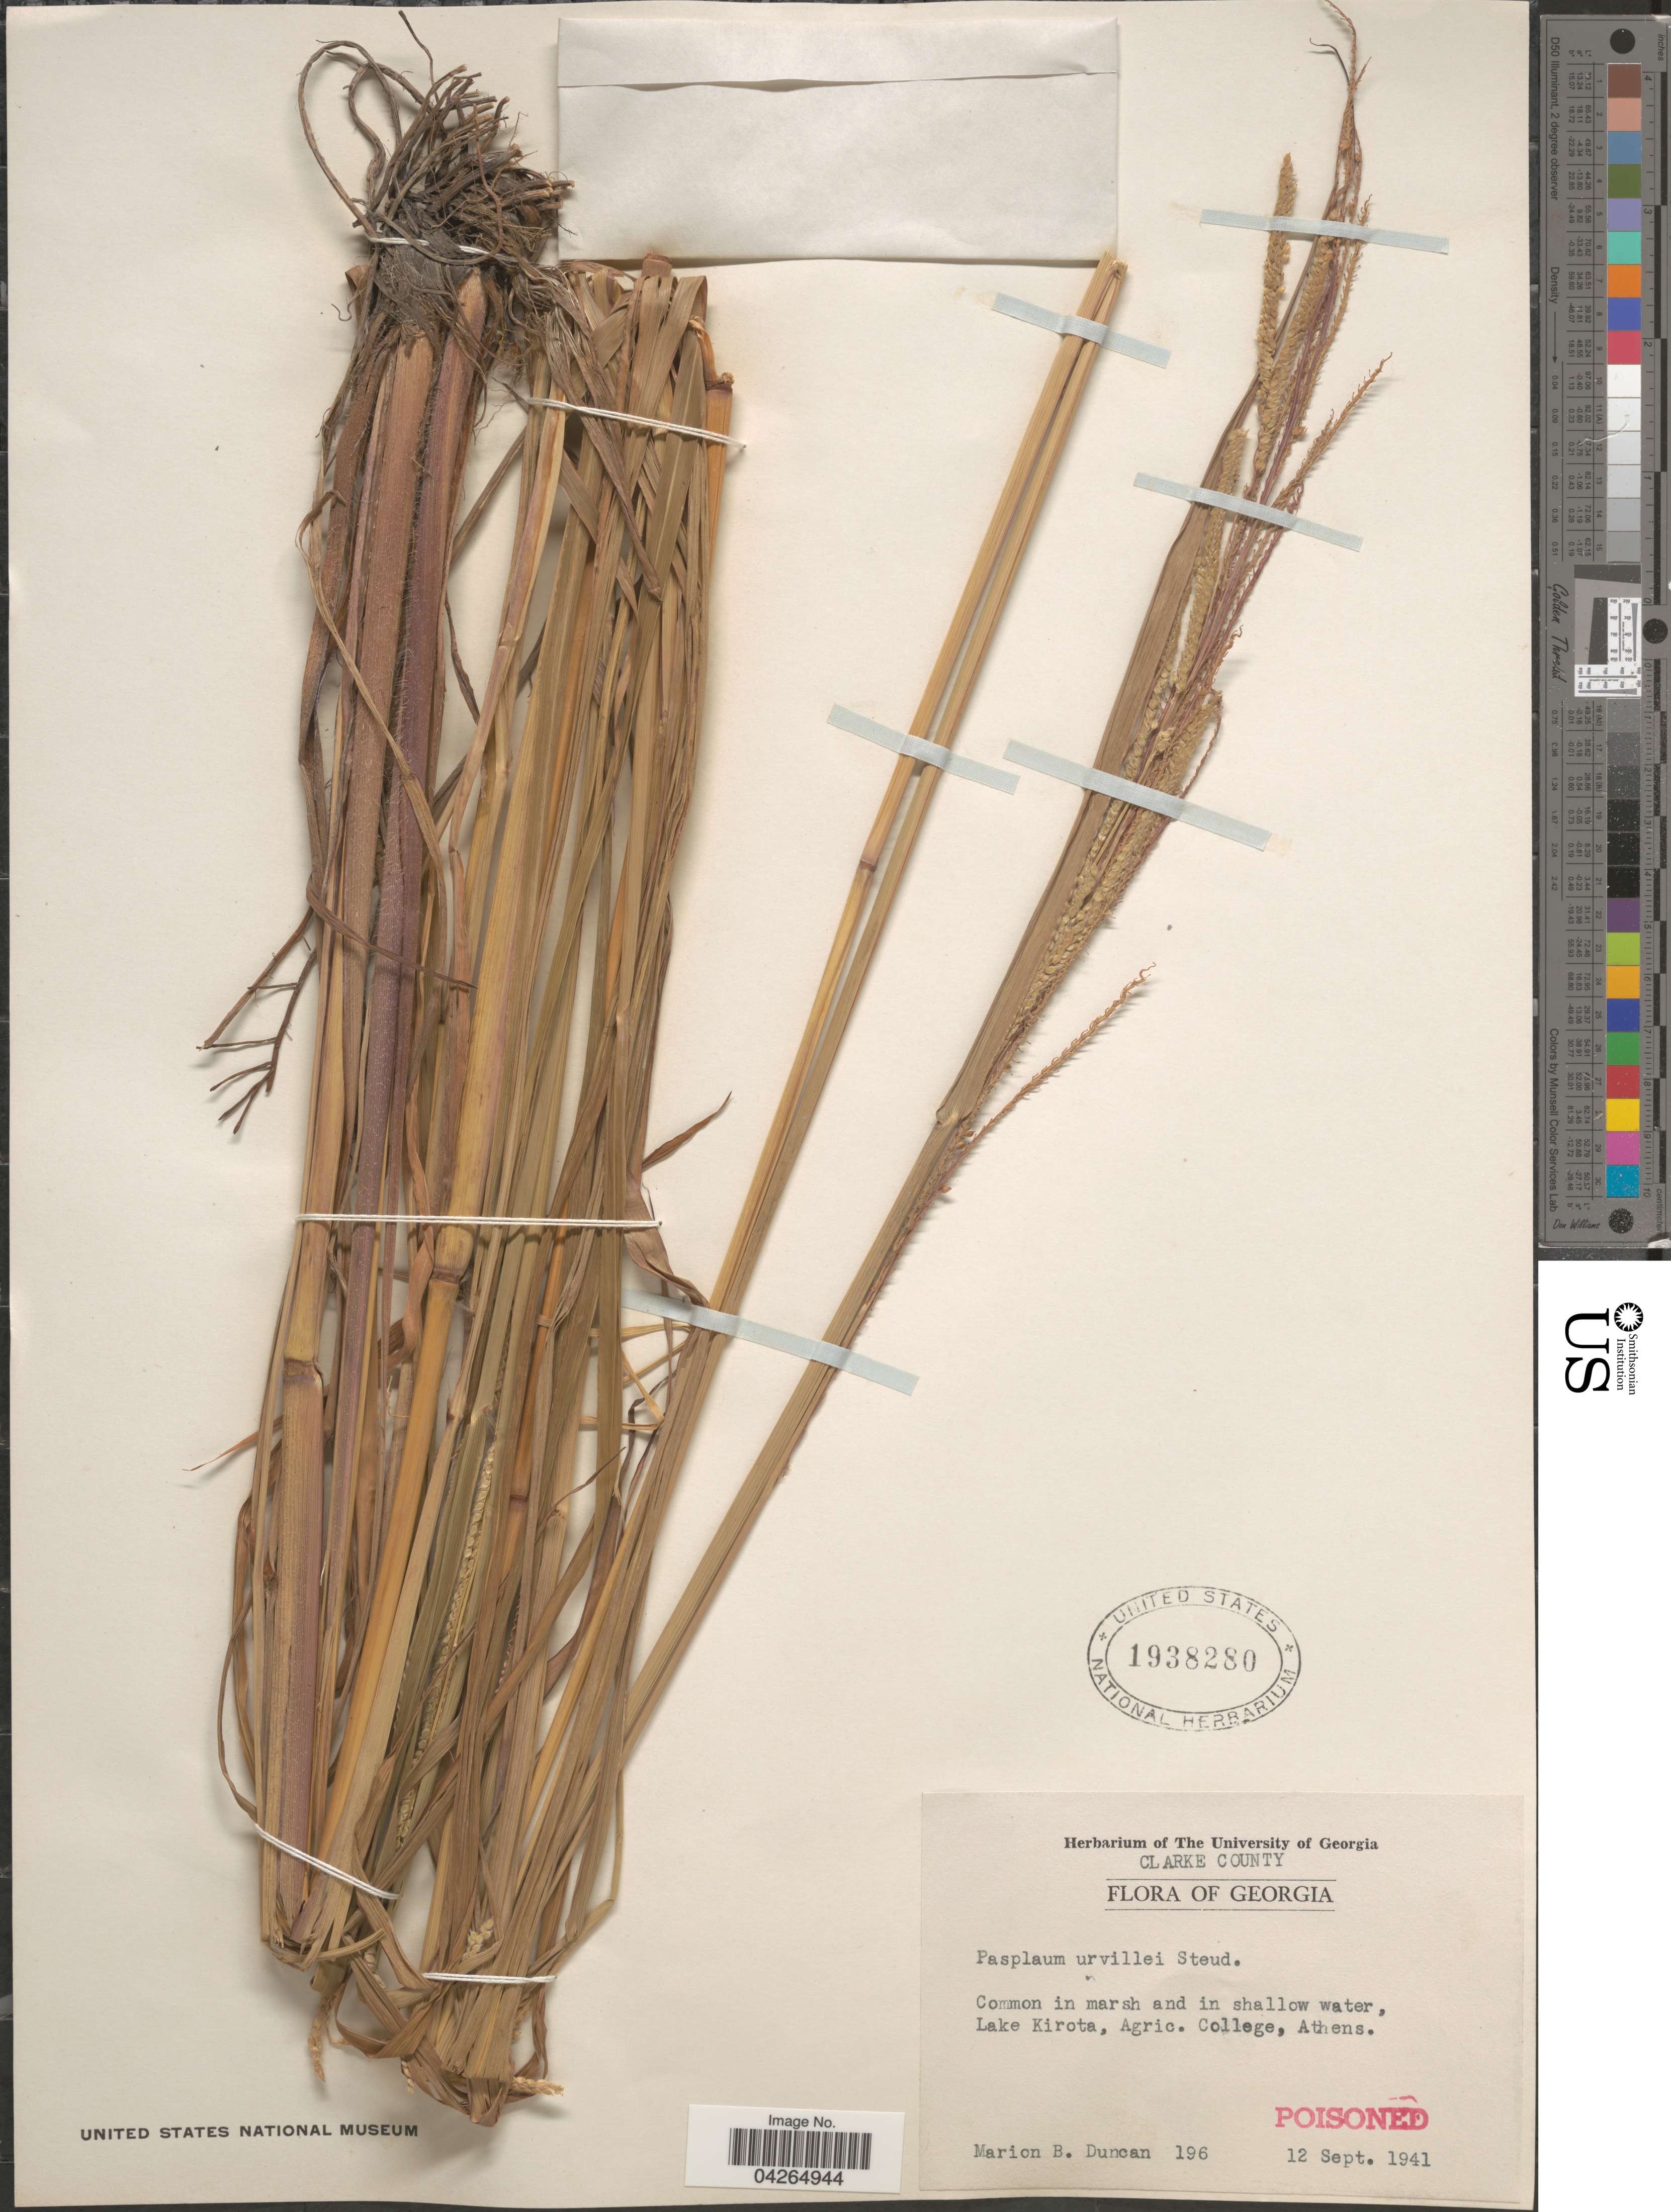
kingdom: Plantae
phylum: Tracheophyta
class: Liliopsida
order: Poales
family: Poaceae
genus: Paspalum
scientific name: Paspalum urvillei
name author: Steud.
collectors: M. Duncan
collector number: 196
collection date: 1941-09-12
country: United States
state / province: Georgia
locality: Clarke County. Lake Kirota, Agric. College, Athens.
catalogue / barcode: US 1938280